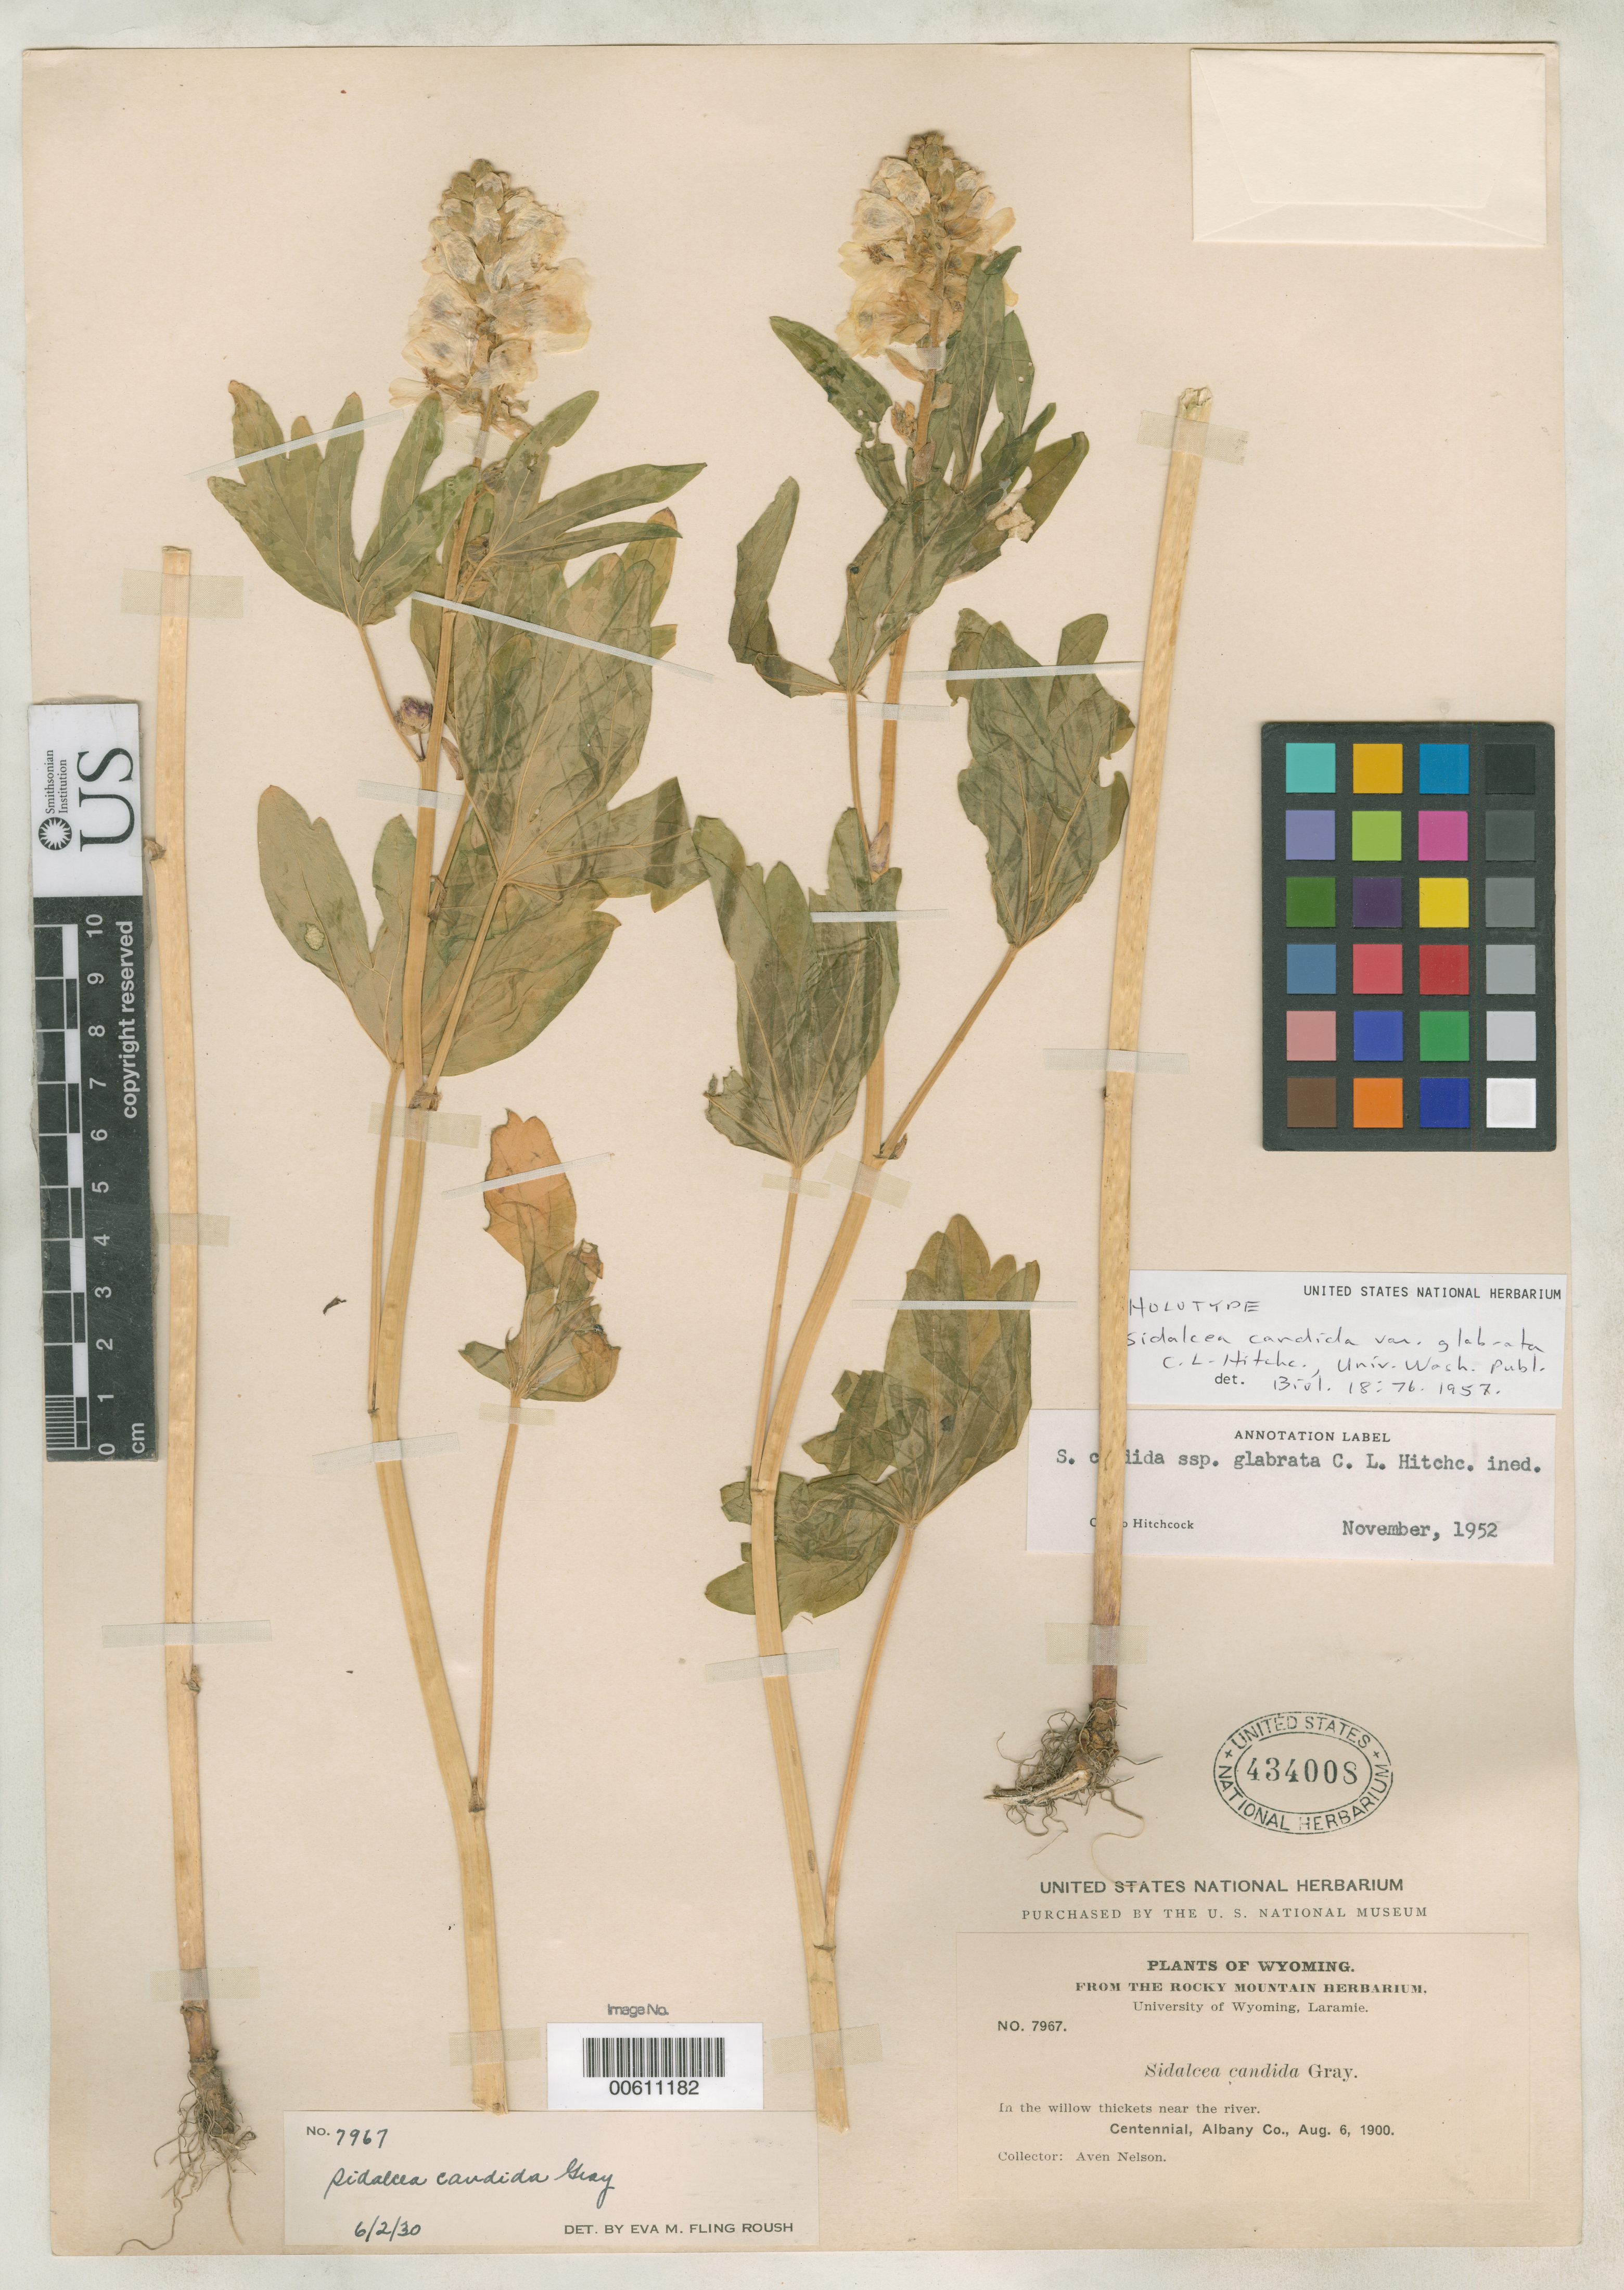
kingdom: Plantae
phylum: Tracheophyta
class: Magnoliopsida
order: Malvales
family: Malvaceae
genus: Sidalcea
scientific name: Sidalcea candida var. glabrata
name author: C.L. Hitchc.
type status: Holotype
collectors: A. Nelson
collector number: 7967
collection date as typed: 06 Aug 1900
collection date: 1900-08-06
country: United States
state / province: Wyoming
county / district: Albany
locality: Centennial.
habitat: In the willow thickets near the river.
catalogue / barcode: US 434008